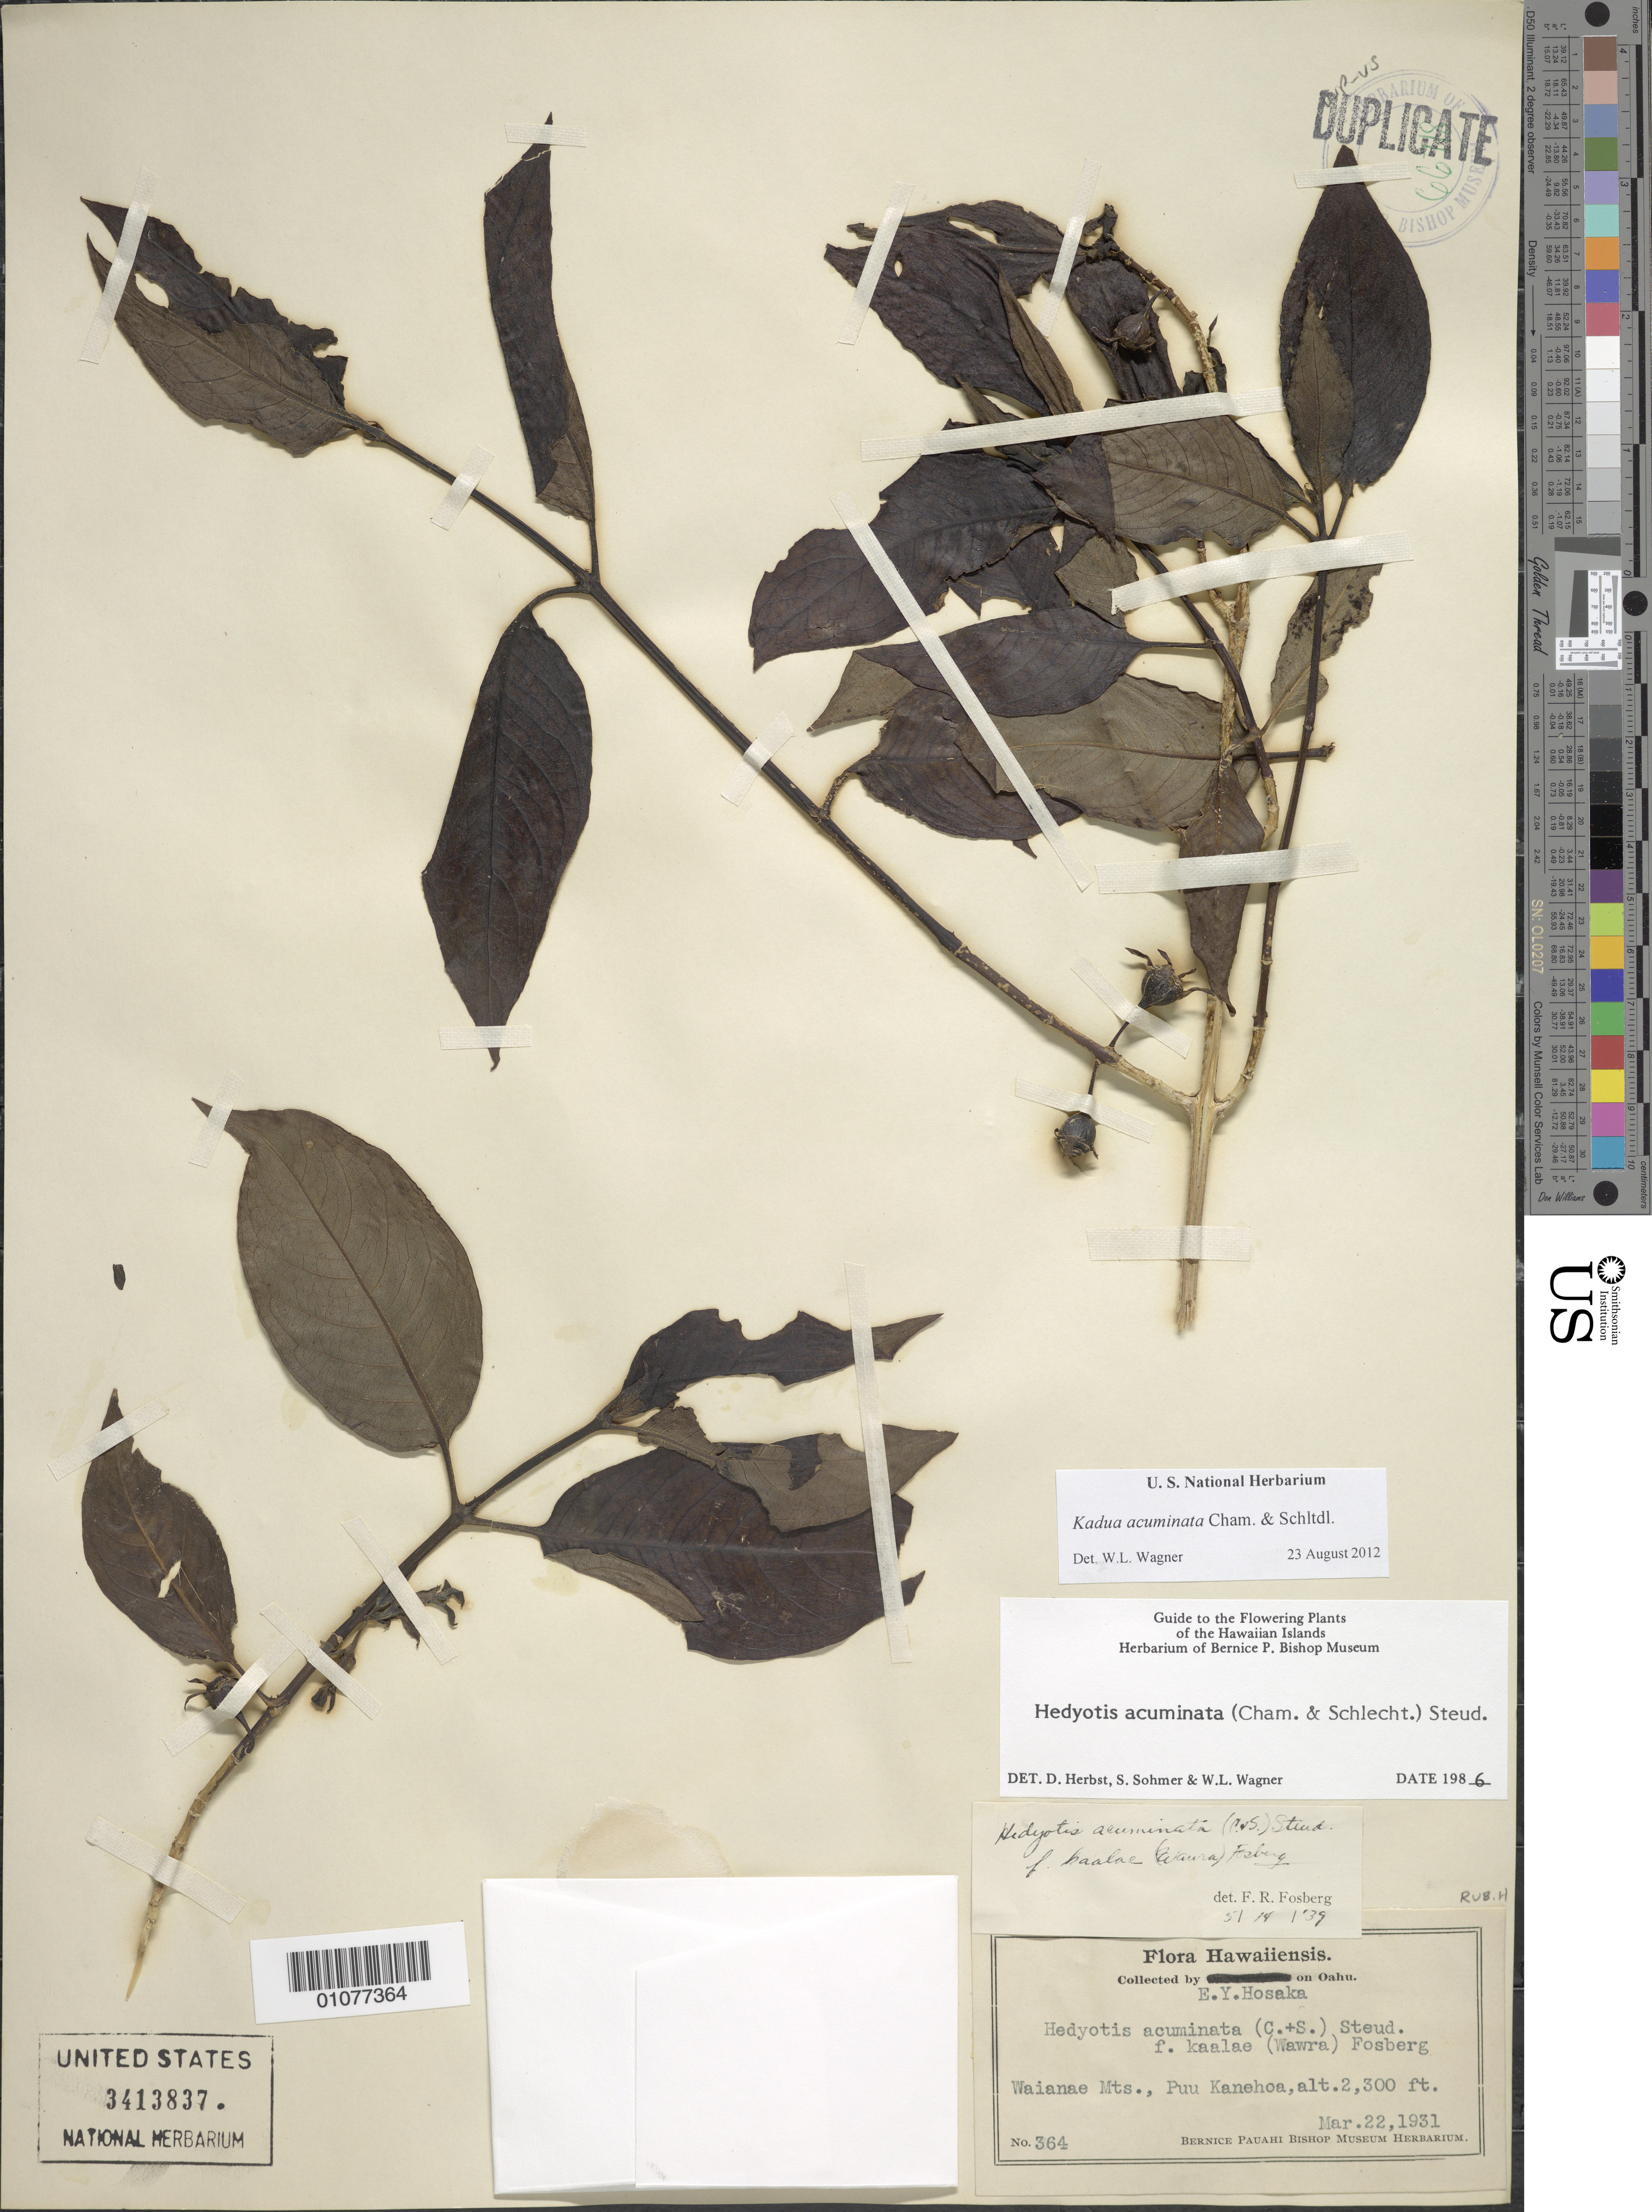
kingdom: Plantae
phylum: Tracheophyta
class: Magnoliopsida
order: Gentianales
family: Rubiaceae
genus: Kadua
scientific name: Kadua acuminata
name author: Cham. & Schltdl.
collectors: E. Y. Hosaka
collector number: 364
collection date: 1931-03-22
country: United States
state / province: Hawaii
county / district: Honolulu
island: Oahu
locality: Waianae Mts., Puu Kanehoa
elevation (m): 701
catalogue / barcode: US 3413837